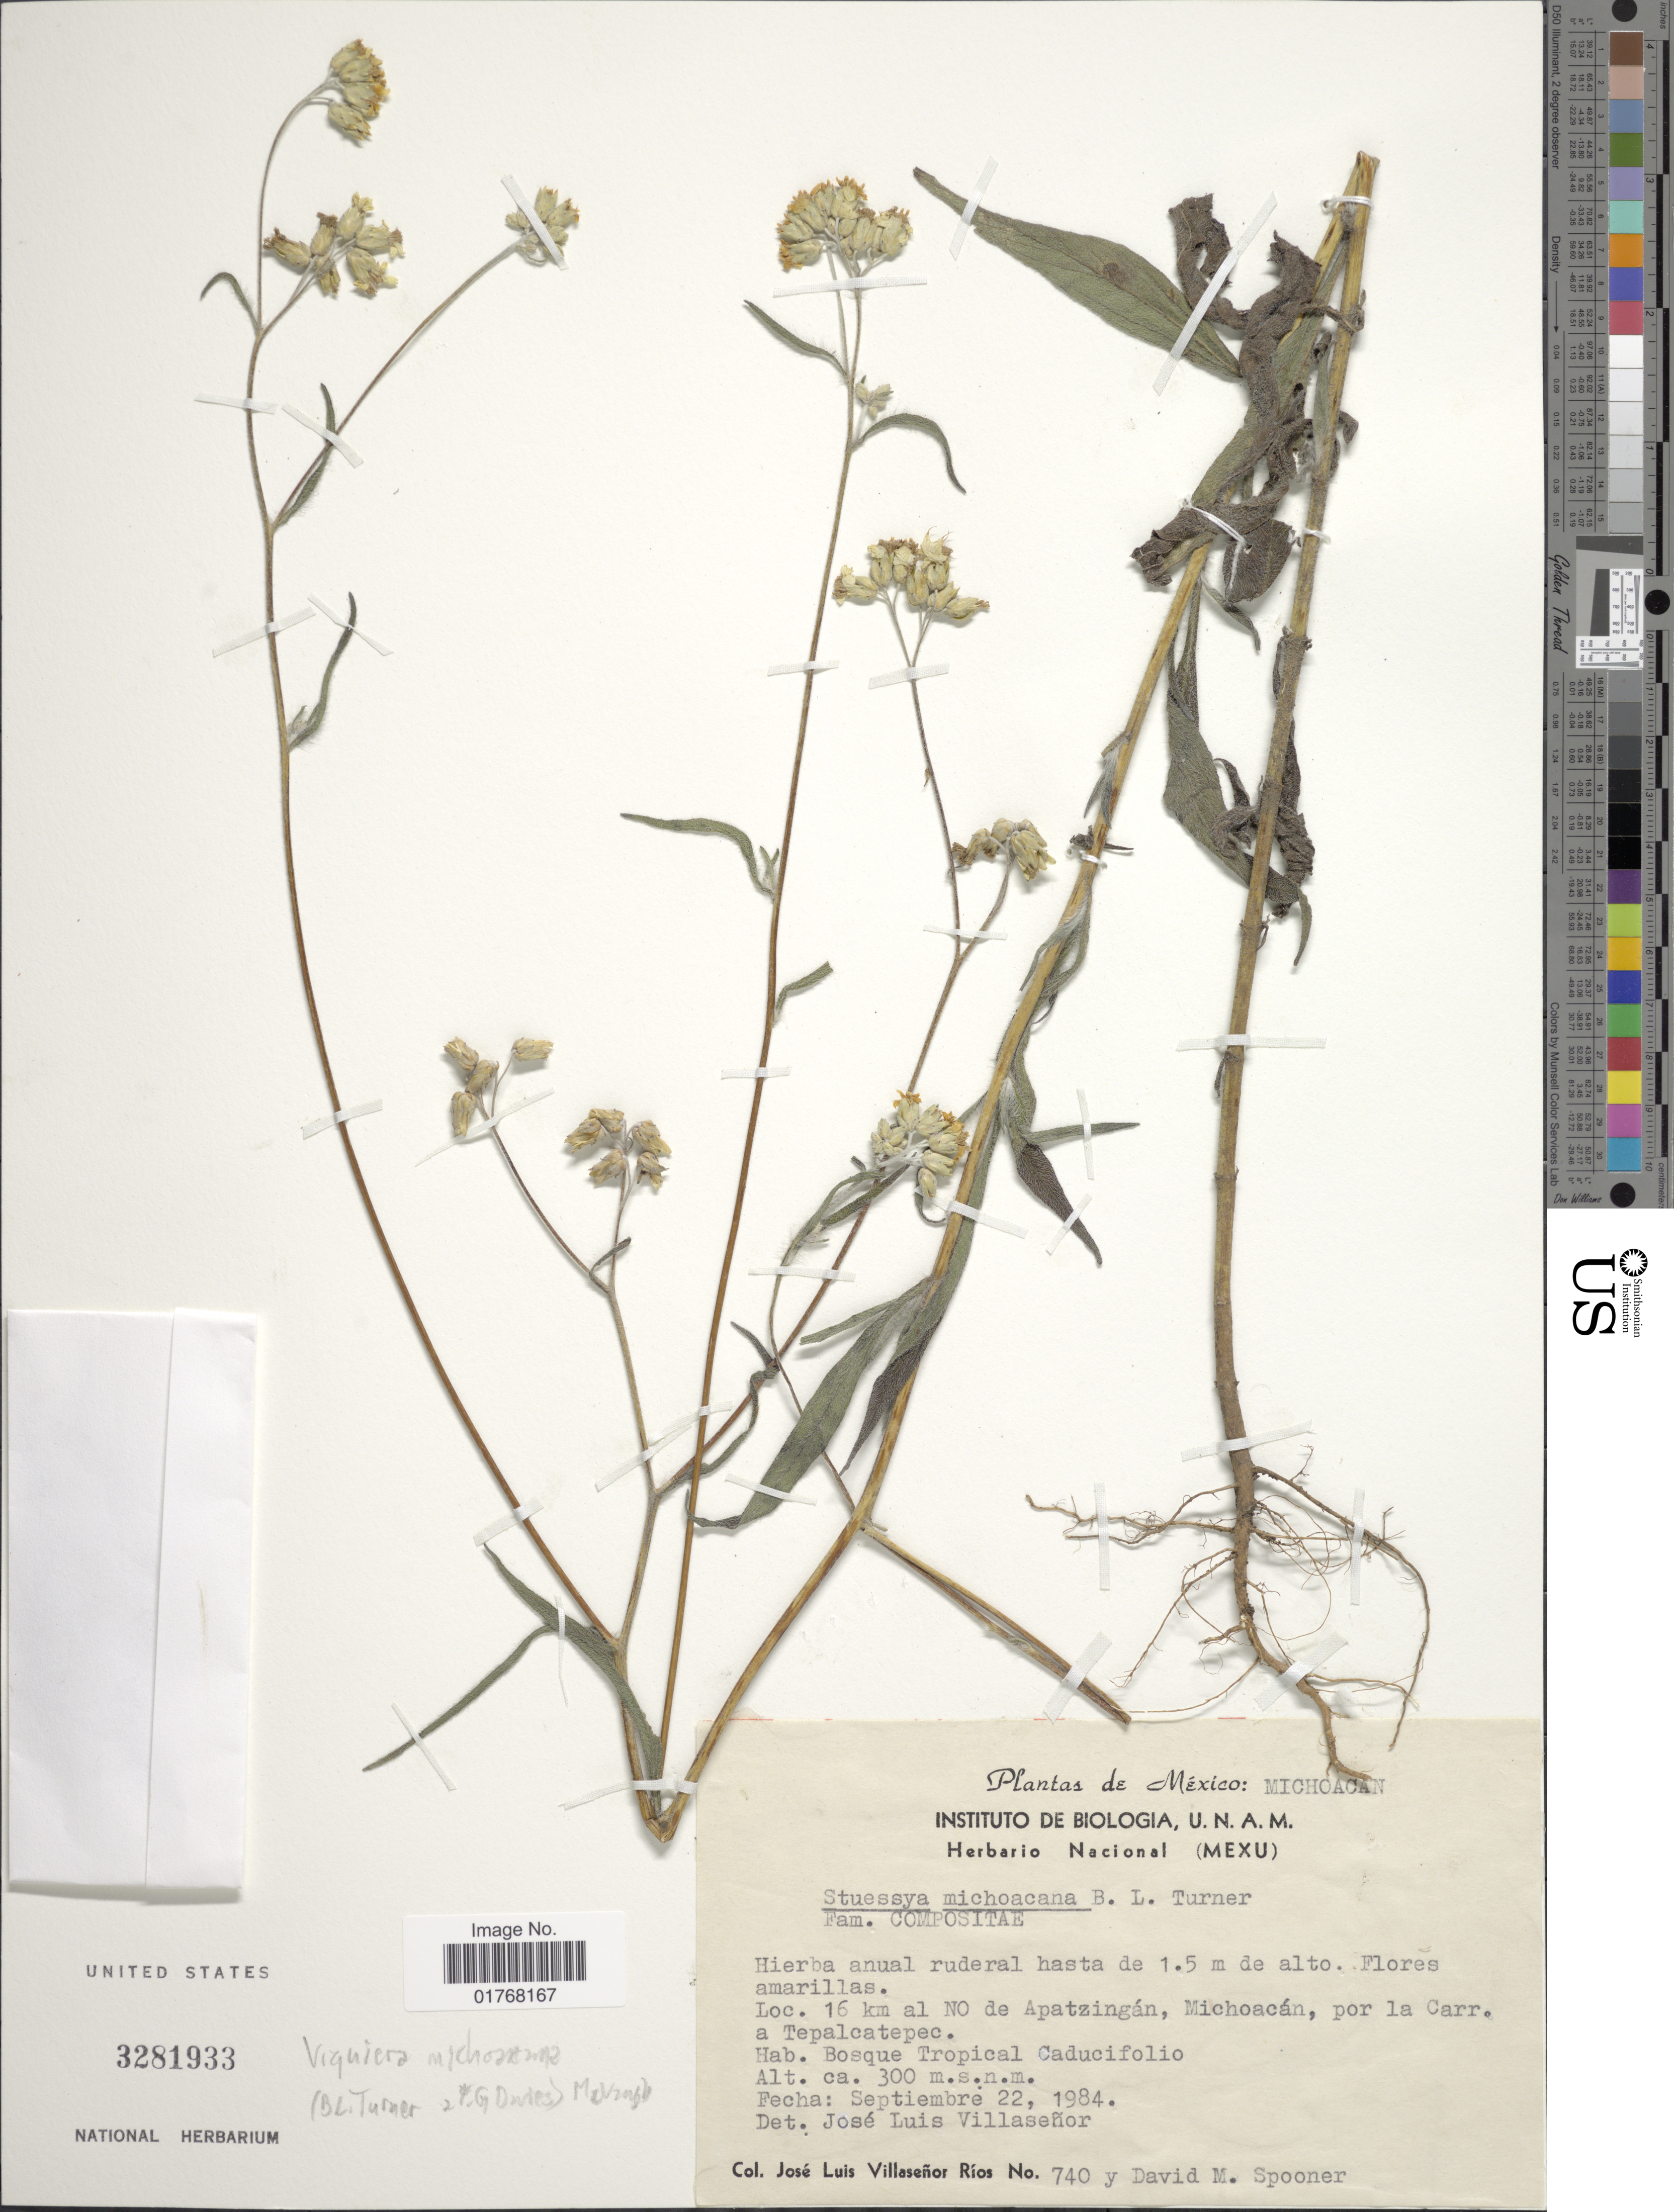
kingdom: Plantae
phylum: Tracheophyta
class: Magnoliopsida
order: Asterales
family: Asteraceae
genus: Viguiera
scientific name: Viguiera michoacana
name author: (B.L. Turner & F.G. Davies) McVaugh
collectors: J. L. Villasenor & D. Spooner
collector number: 740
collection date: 1984-09-22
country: Mexico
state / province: Michoacán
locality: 16 km al NO de Apatzingán, Michoacán, por la Carr. a Tepalcatepec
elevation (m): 300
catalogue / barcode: US 3281933